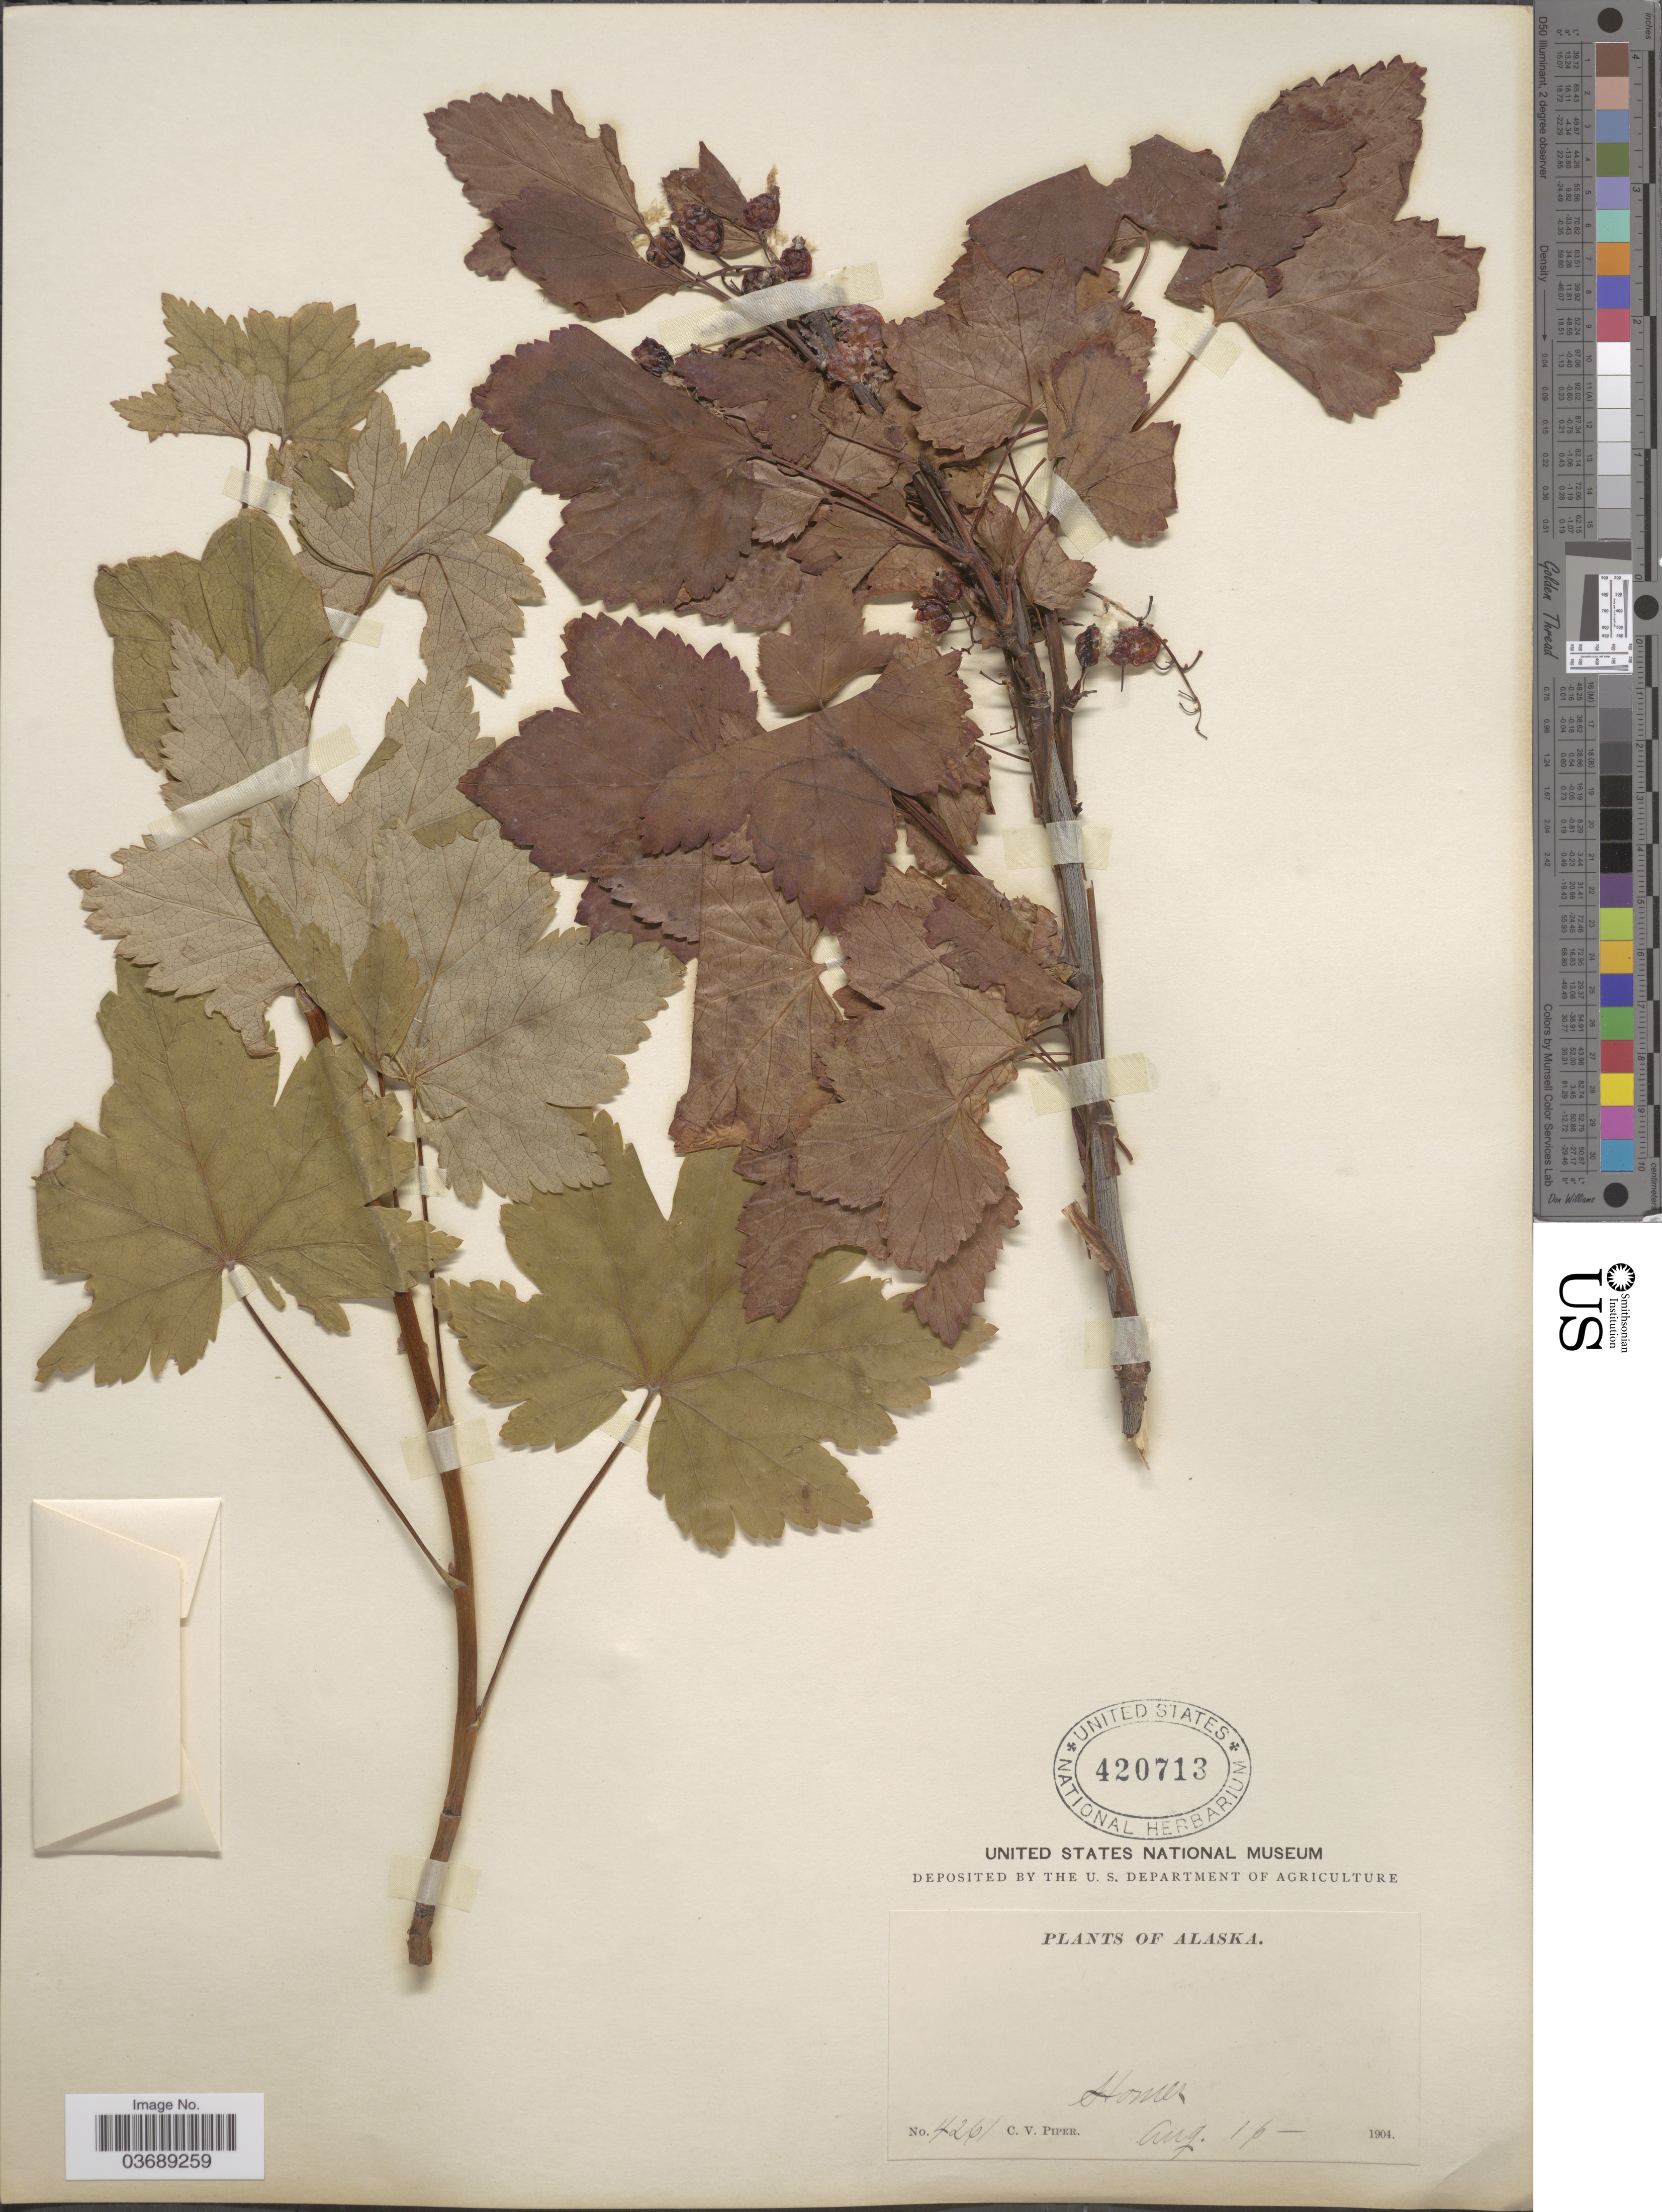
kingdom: Plantae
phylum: Tracheophyta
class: Magnoliopsida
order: Saxifragales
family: Grossulariaceae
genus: Ribes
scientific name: Ribes triste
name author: Pall.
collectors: C. V. Piper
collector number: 4261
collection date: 1904-08-16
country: United States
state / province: Alaska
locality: Homer.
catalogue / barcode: US 420713